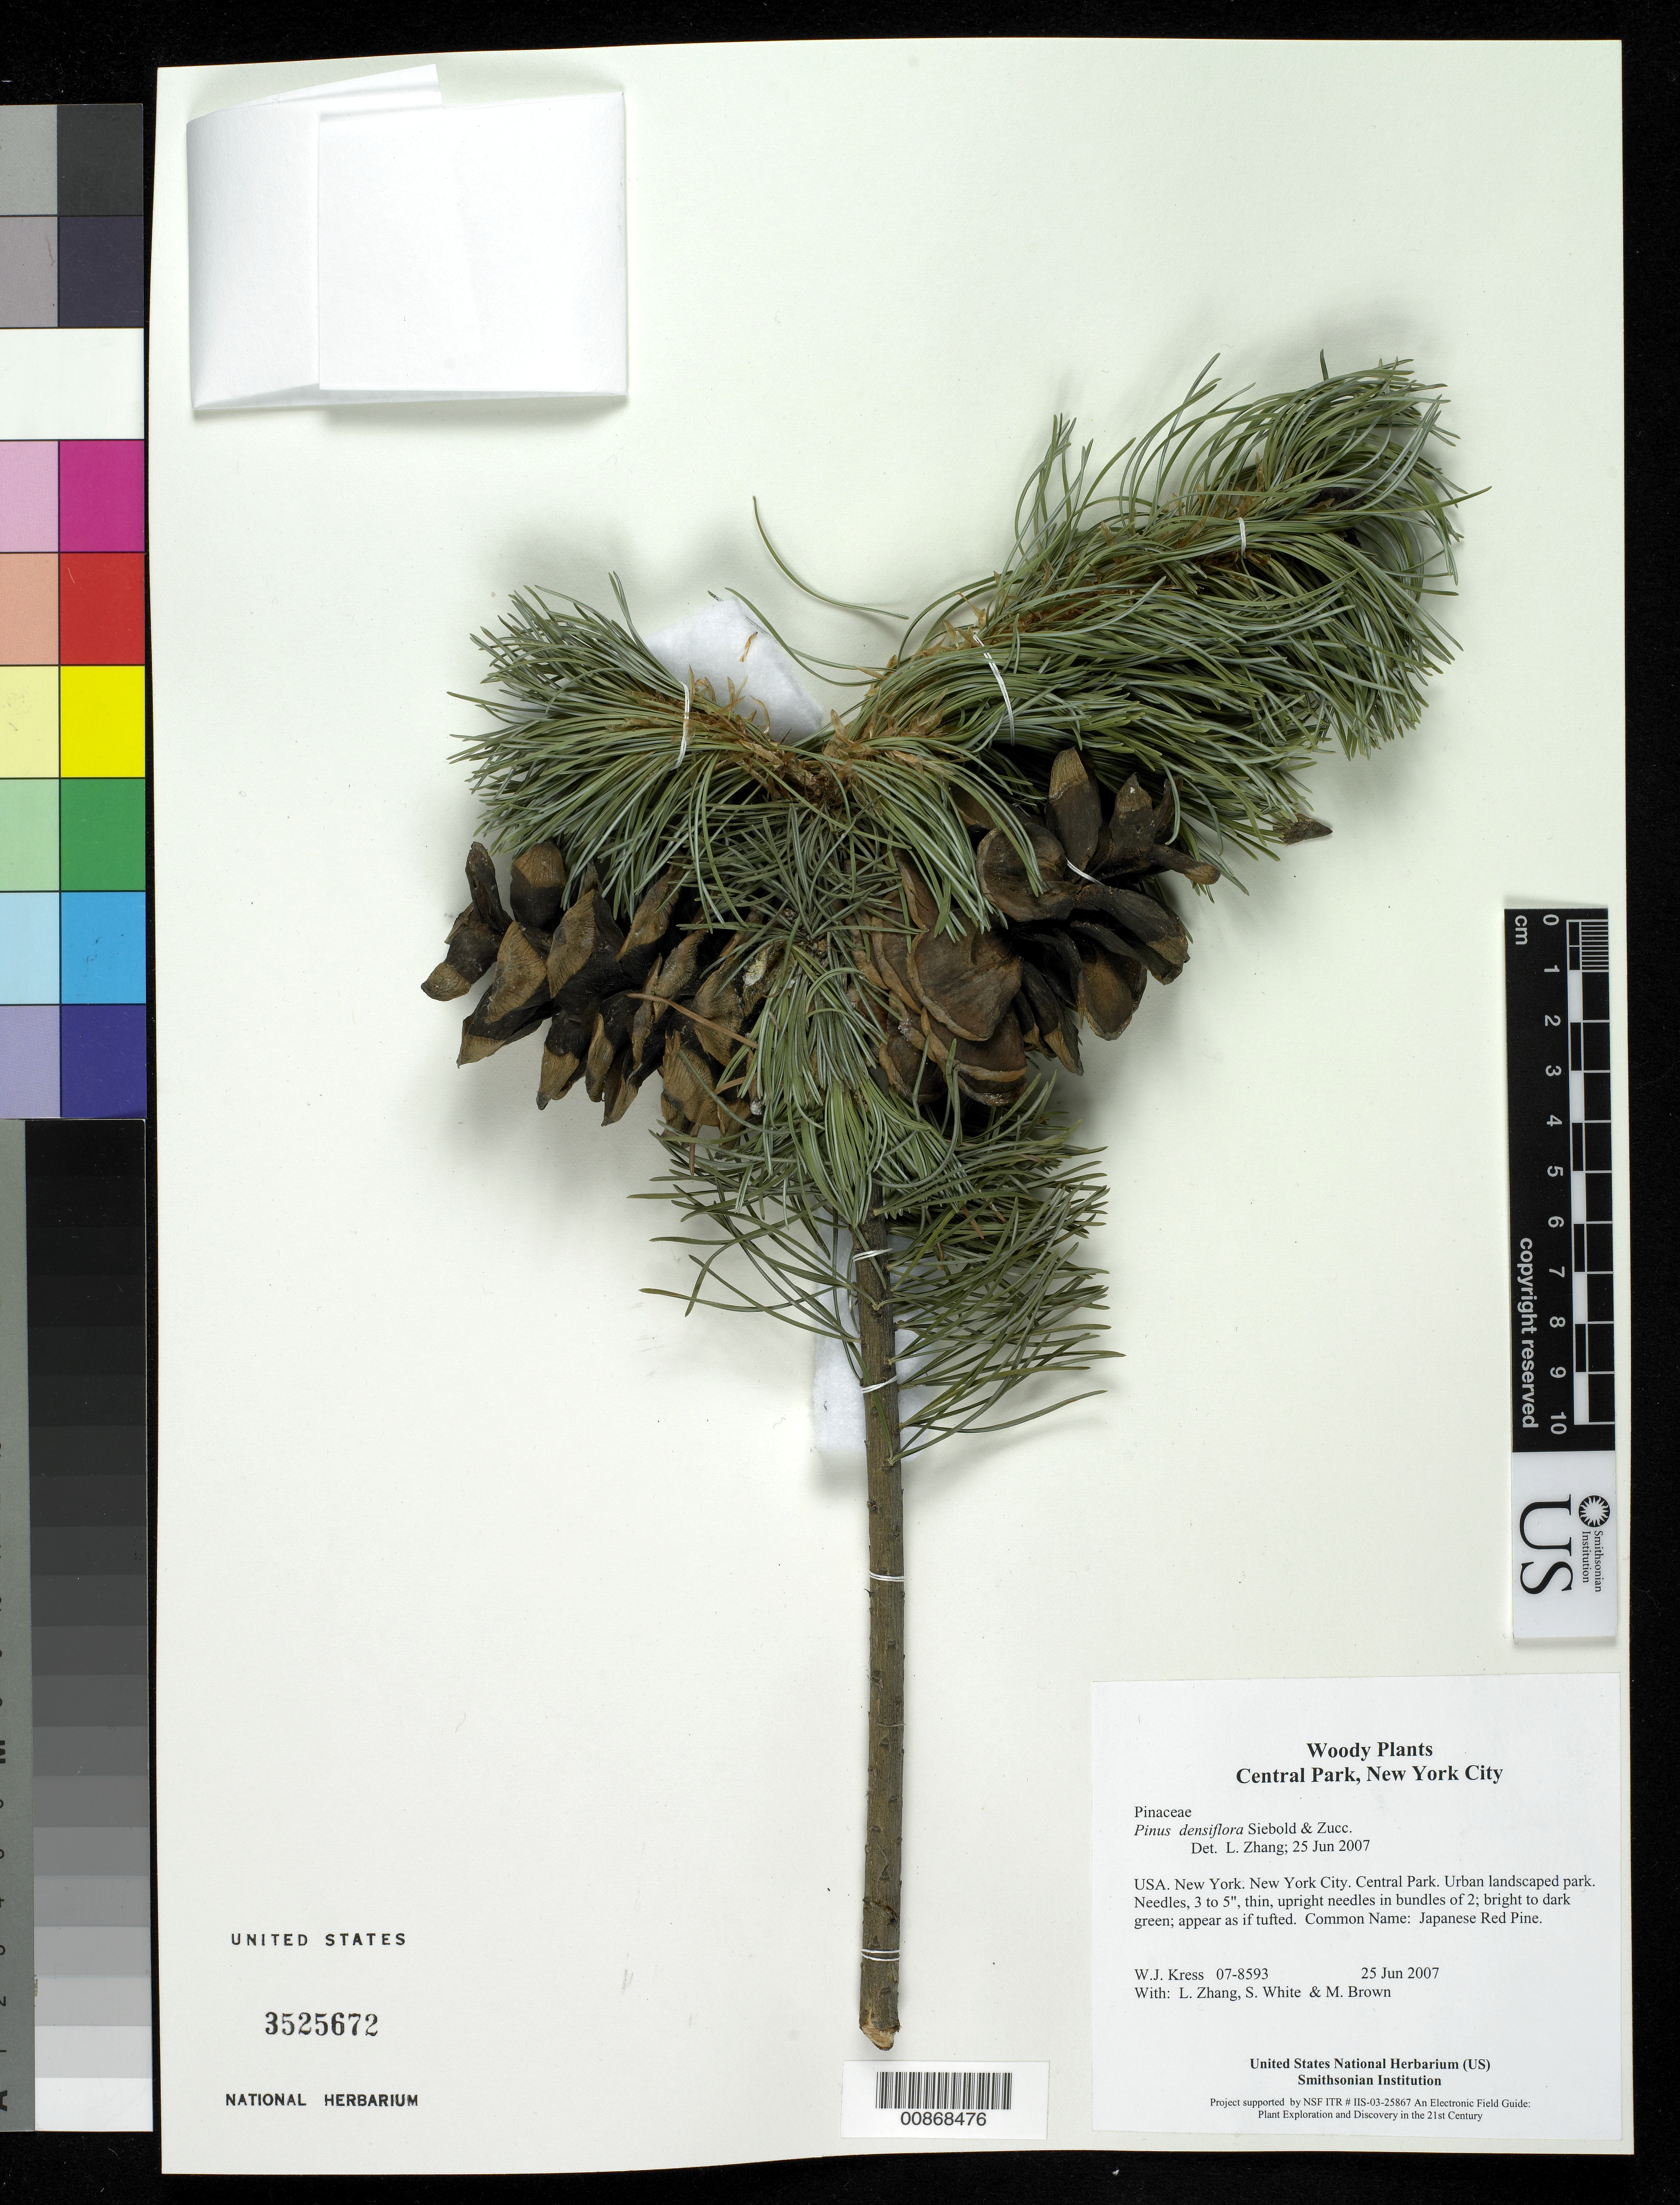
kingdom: Plantae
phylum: Tracheophyta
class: Pinopsida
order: Pinales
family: Pinaceae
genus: Pinus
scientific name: Pinus densiflora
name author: Siebold & Zucc.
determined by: Zhang, L. B.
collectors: W. J. Kress, L. B. Zhang, S. White & M. Brown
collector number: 07-8593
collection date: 2007-06-25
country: United States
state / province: New York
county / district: New York City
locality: Central Park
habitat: Urban landscaped park.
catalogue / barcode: US 3525672